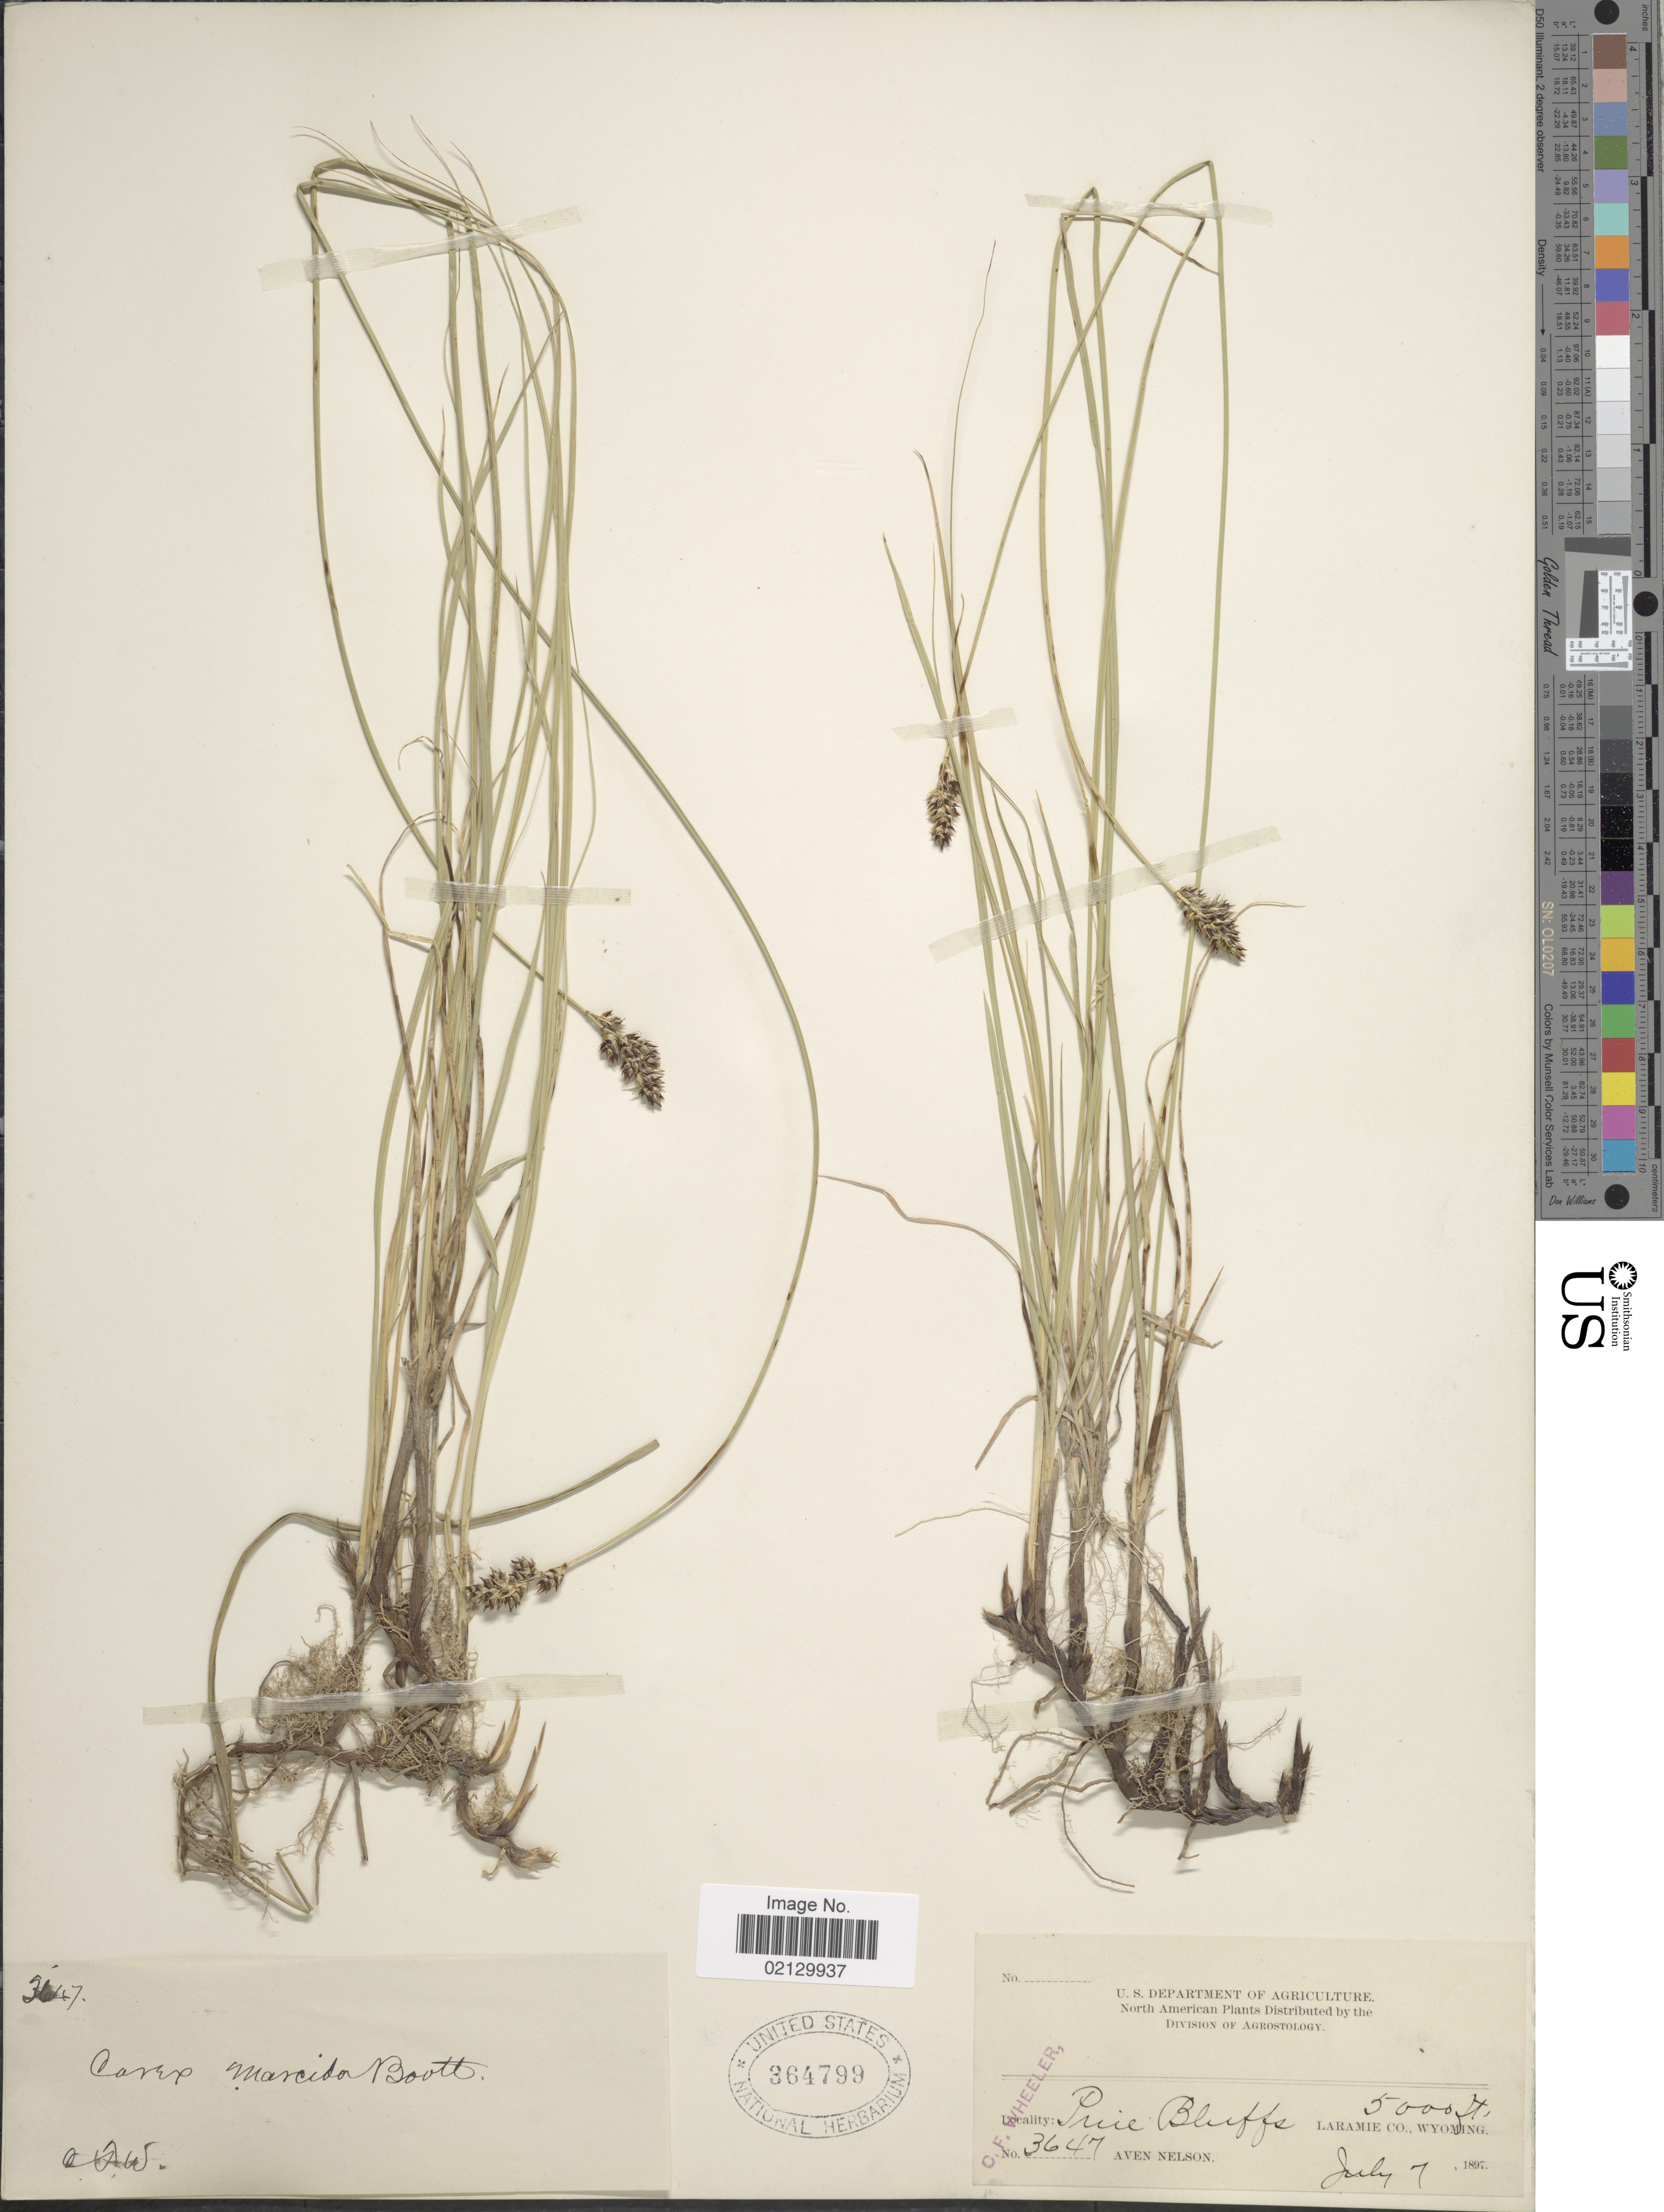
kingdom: Plantae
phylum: Tracheophyta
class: Liliopsida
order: Poales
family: Cyperaceae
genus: Carex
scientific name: Carex praegracilis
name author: W. Boott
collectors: A. Nelson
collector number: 3647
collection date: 1897-07-07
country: United States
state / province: Wyoming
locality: Prie Bluffs, Laramie Co. Wyoming.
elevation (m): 1524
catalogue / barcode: US 364799